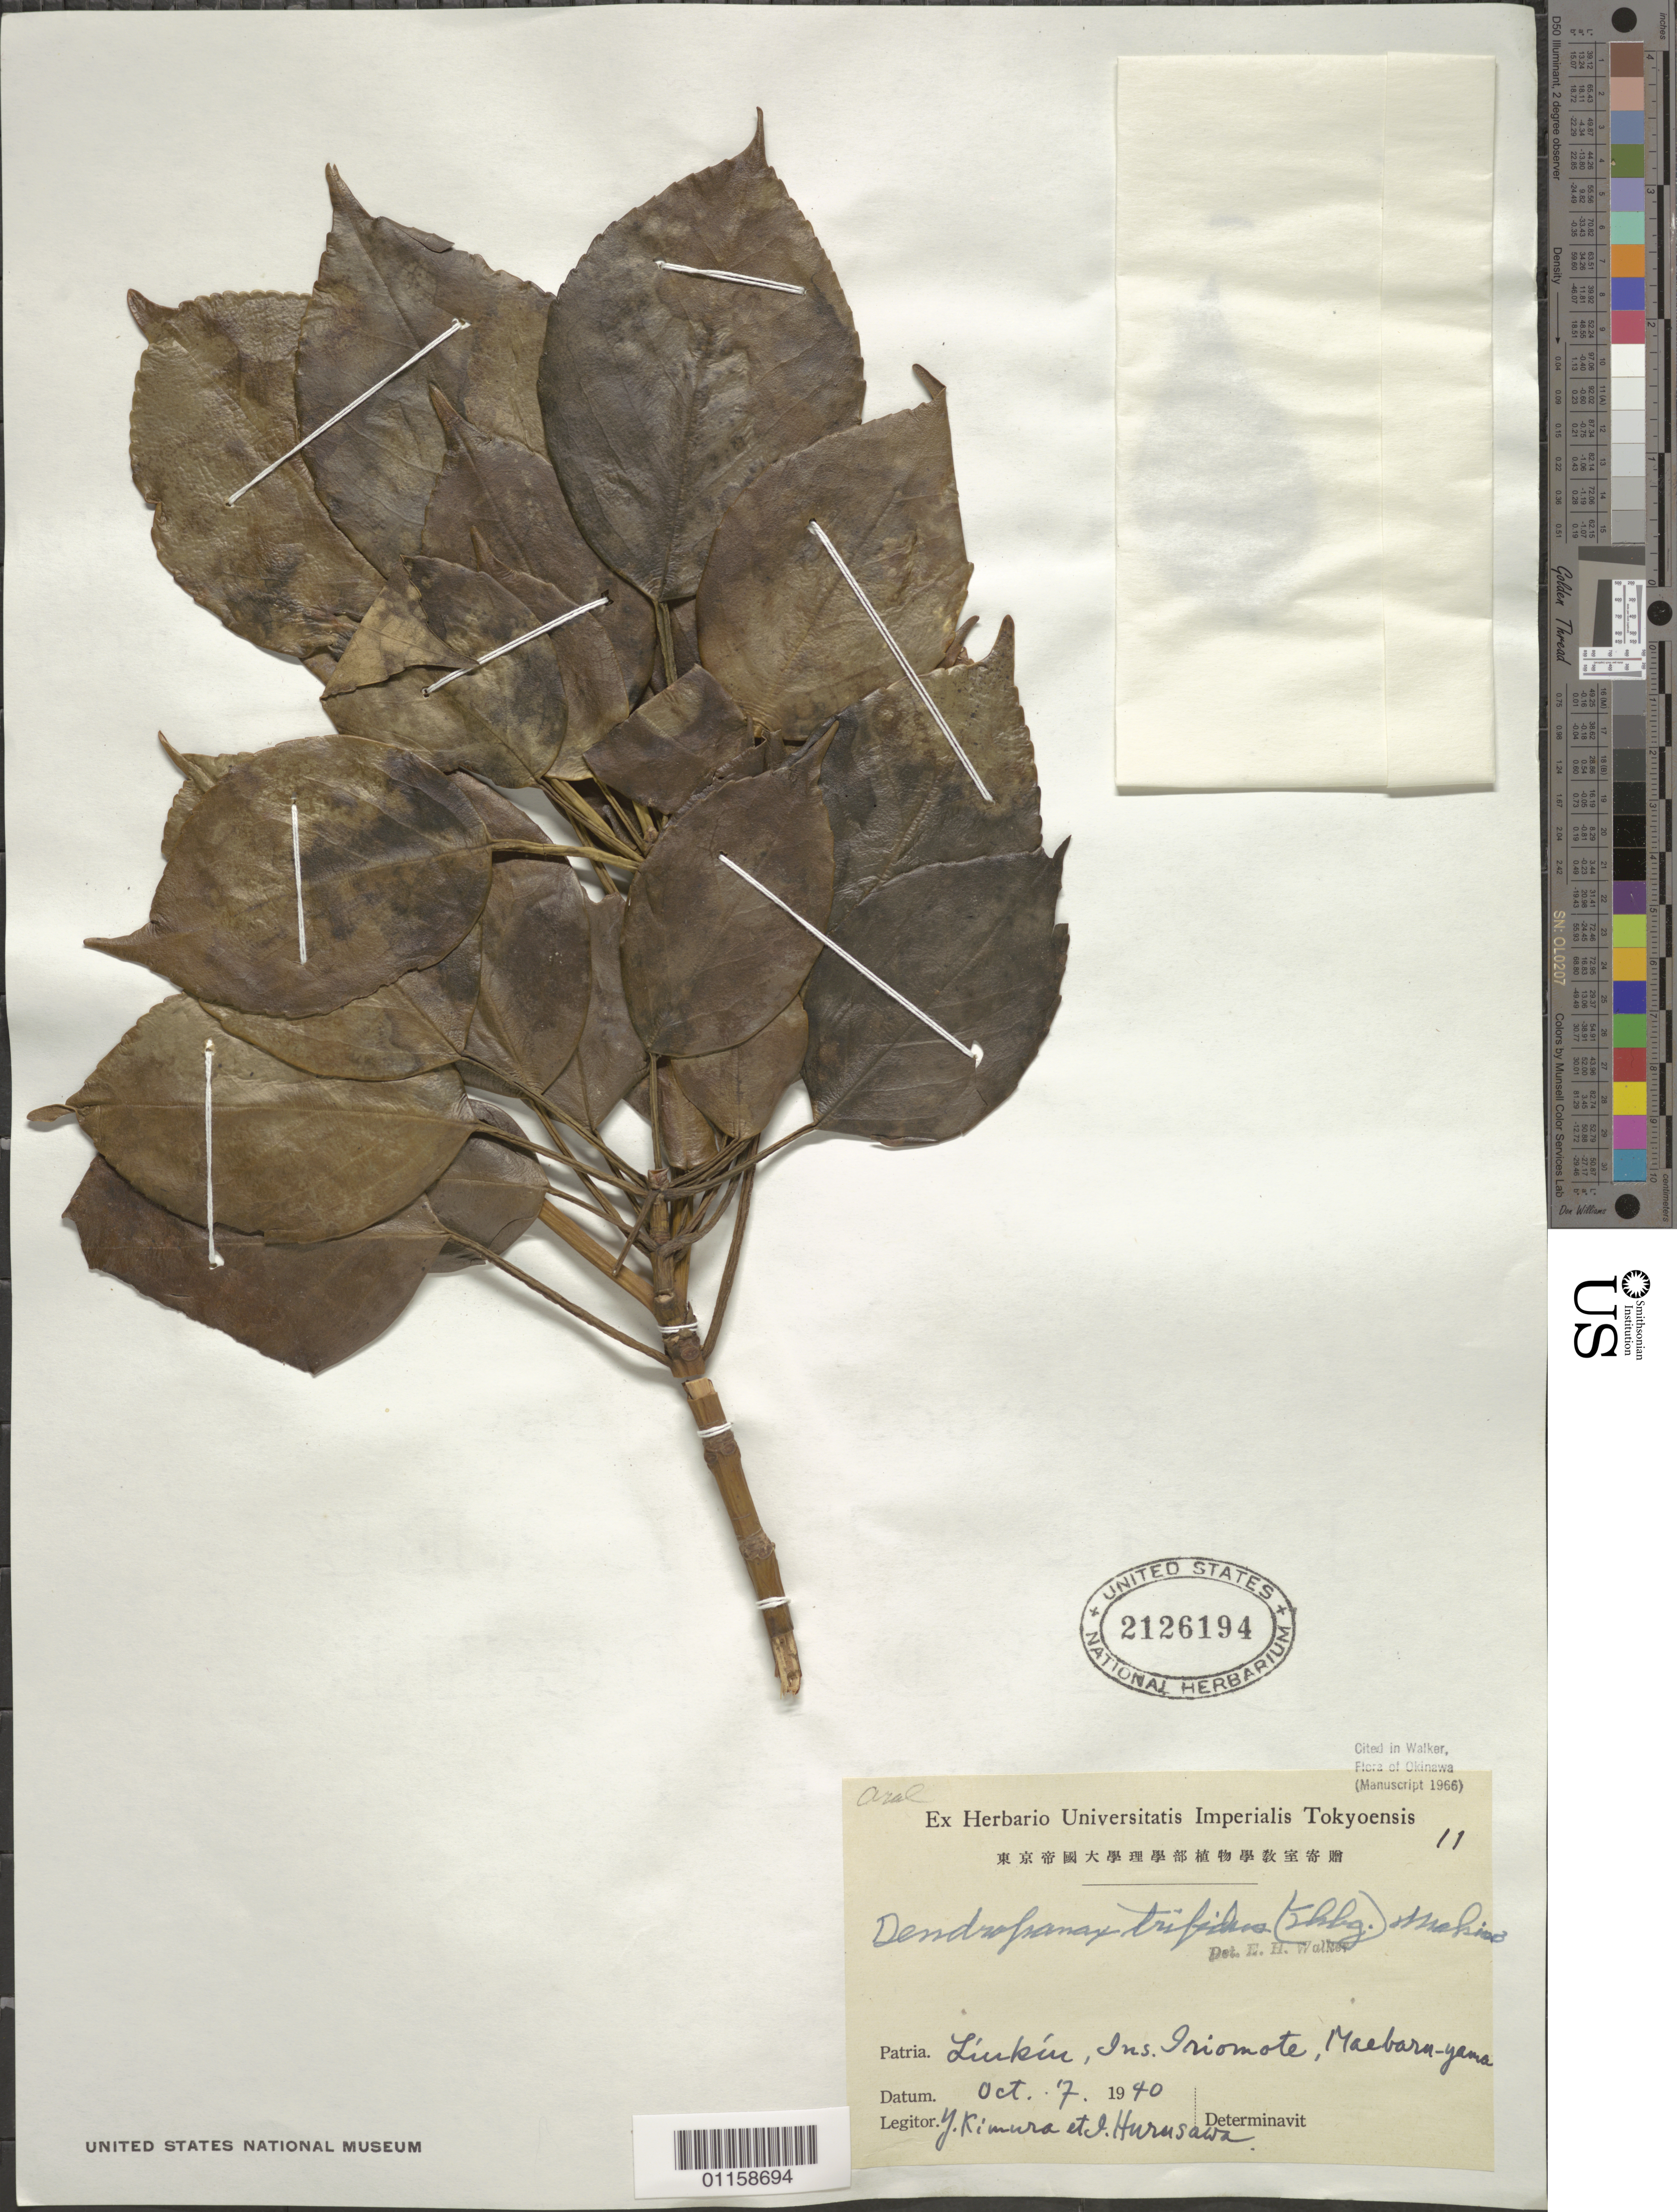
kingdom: Plantae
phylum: Tracheophyta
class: Magnoliopsida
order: Apiales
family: Araliaceae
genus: Dendropanax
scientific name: Dendropanax trifidus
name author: (Thunb.) Makino & Hara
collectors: Y. Kimura & I. Hurusawa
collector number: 11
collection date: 1970-10-07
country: Japan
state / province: Okinawa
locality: Iriomote Isl.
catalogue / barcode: US 2126194